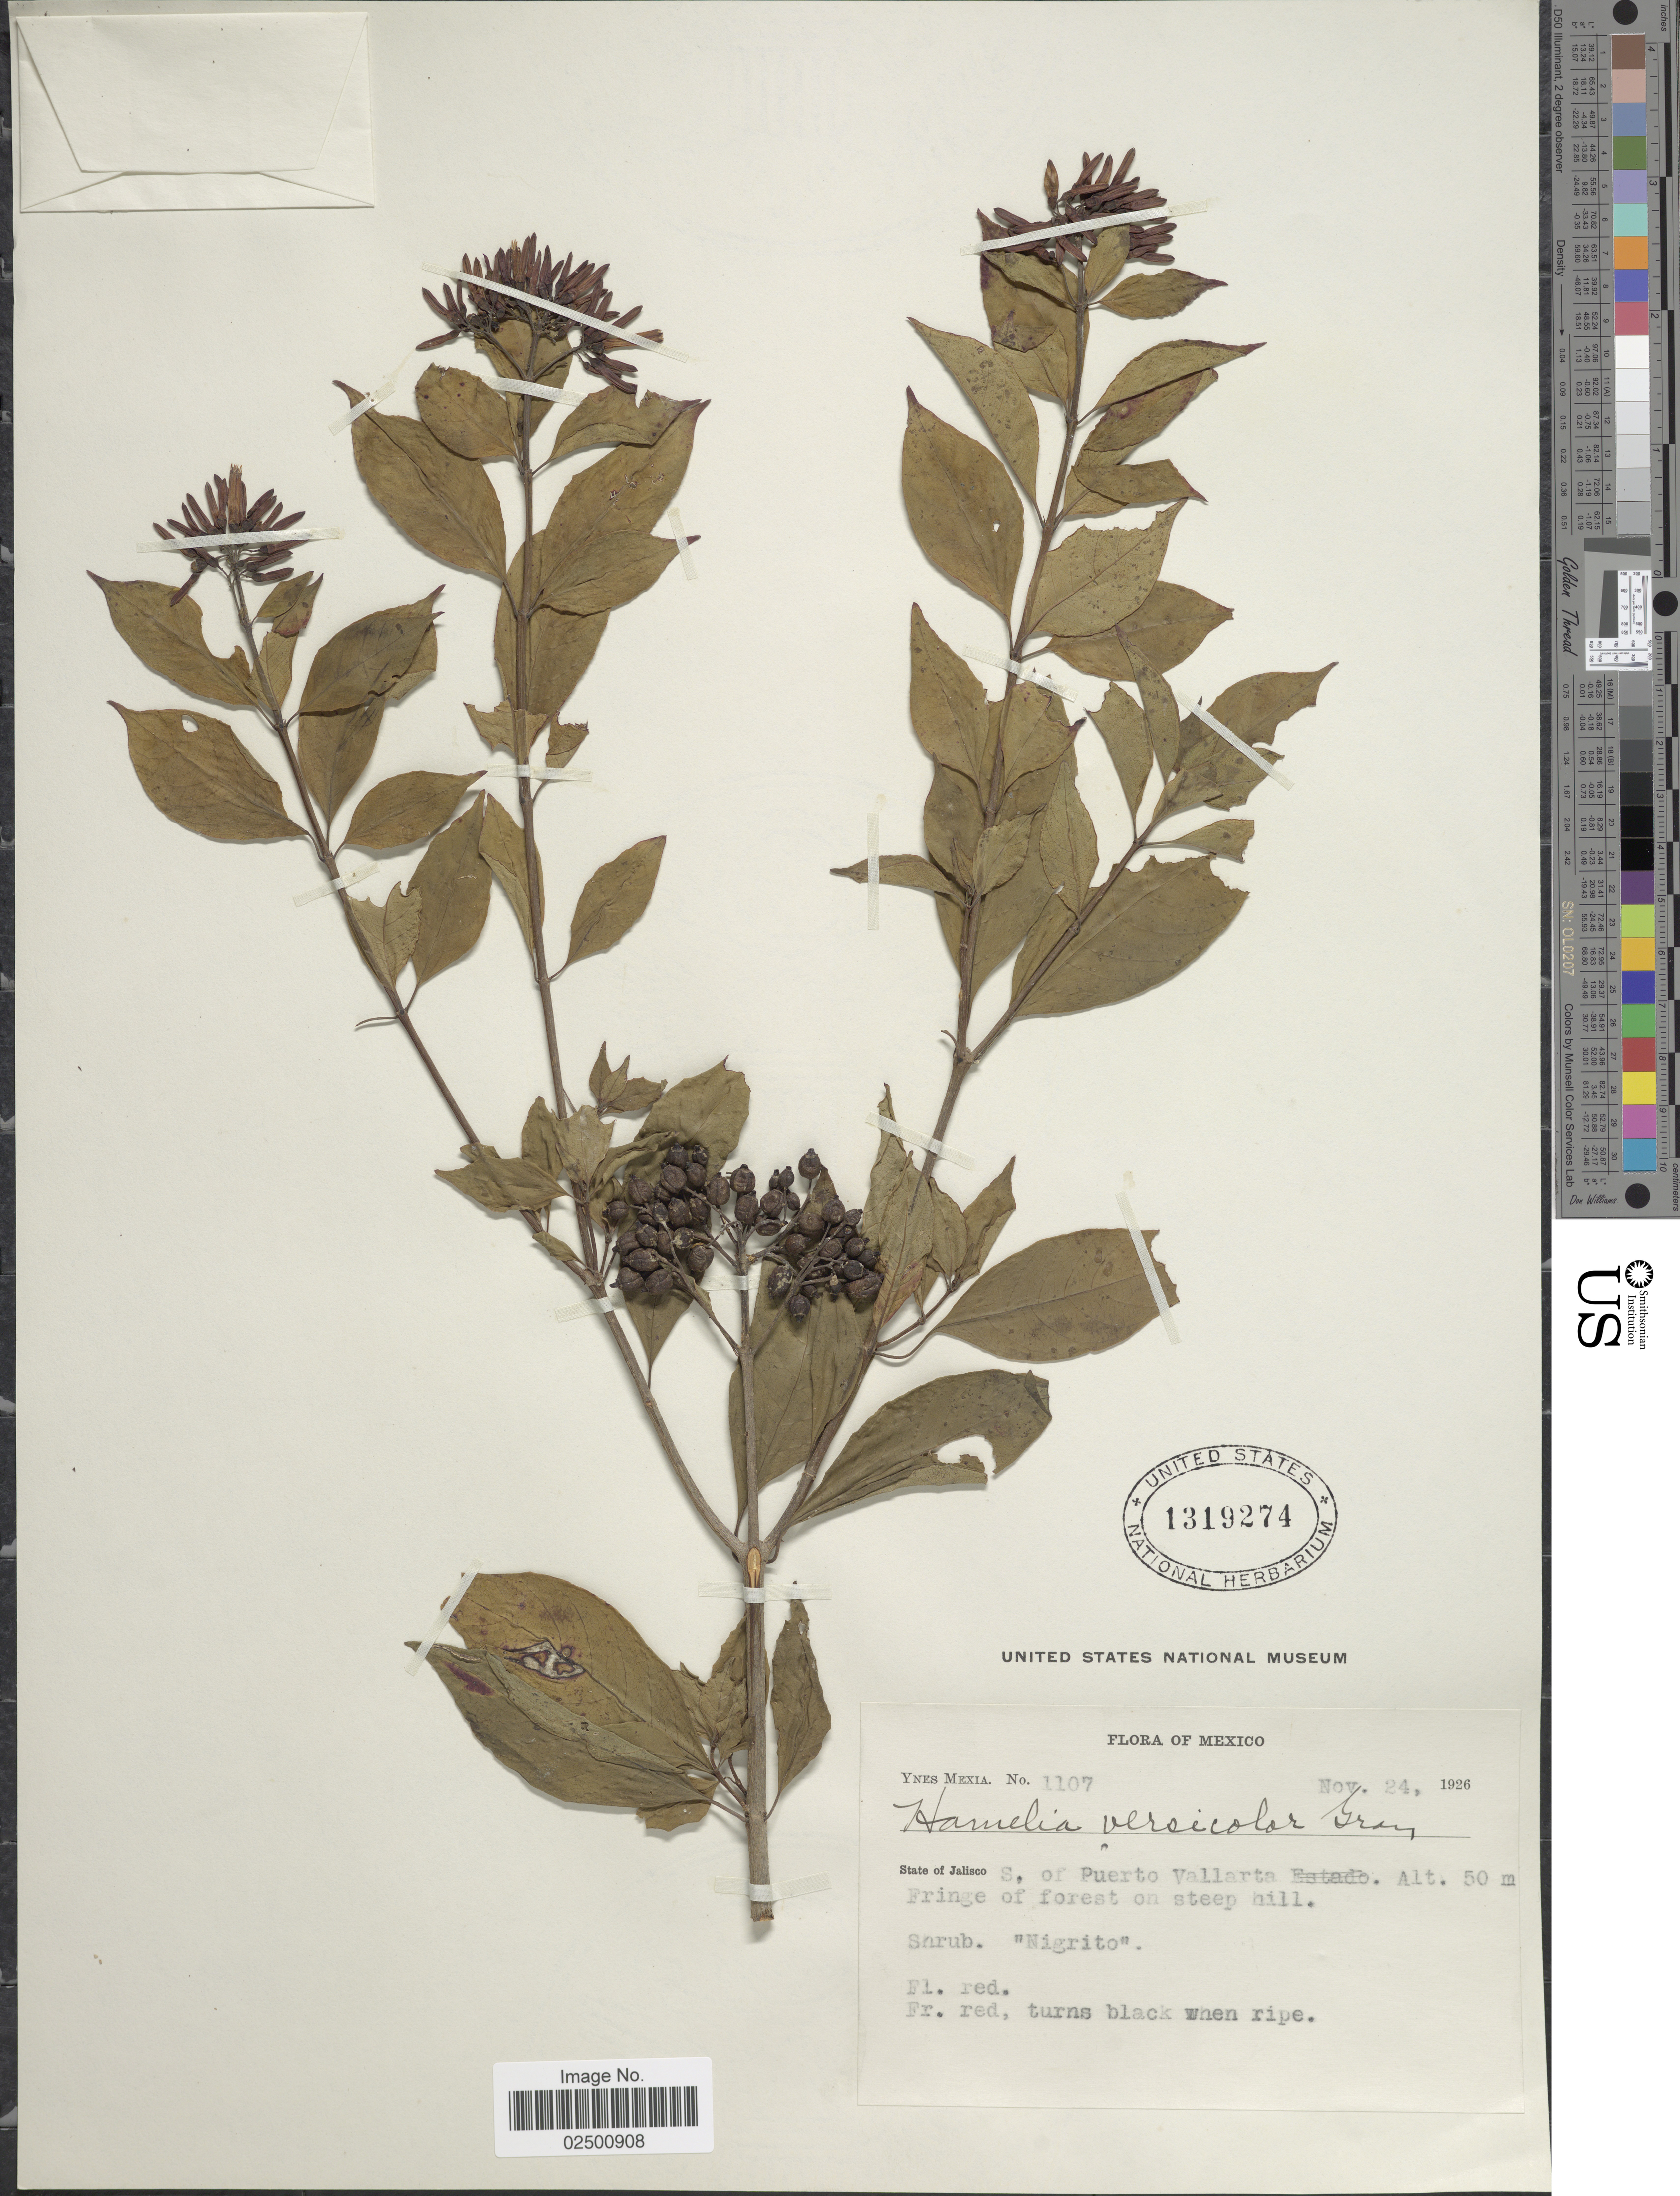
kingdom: Plantae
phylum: Tracheophyta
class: Magnoliopsida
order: Gentianales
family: Rubiaceae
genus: Hamelia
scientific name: Hamelia versicolor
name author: A. Gray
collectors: Y. Mexia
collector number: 1107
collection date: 1926-11-24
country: Mexico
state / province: Jalisco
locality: S. of Puerto Vallarta.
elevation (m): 50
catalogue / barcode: US 1319274